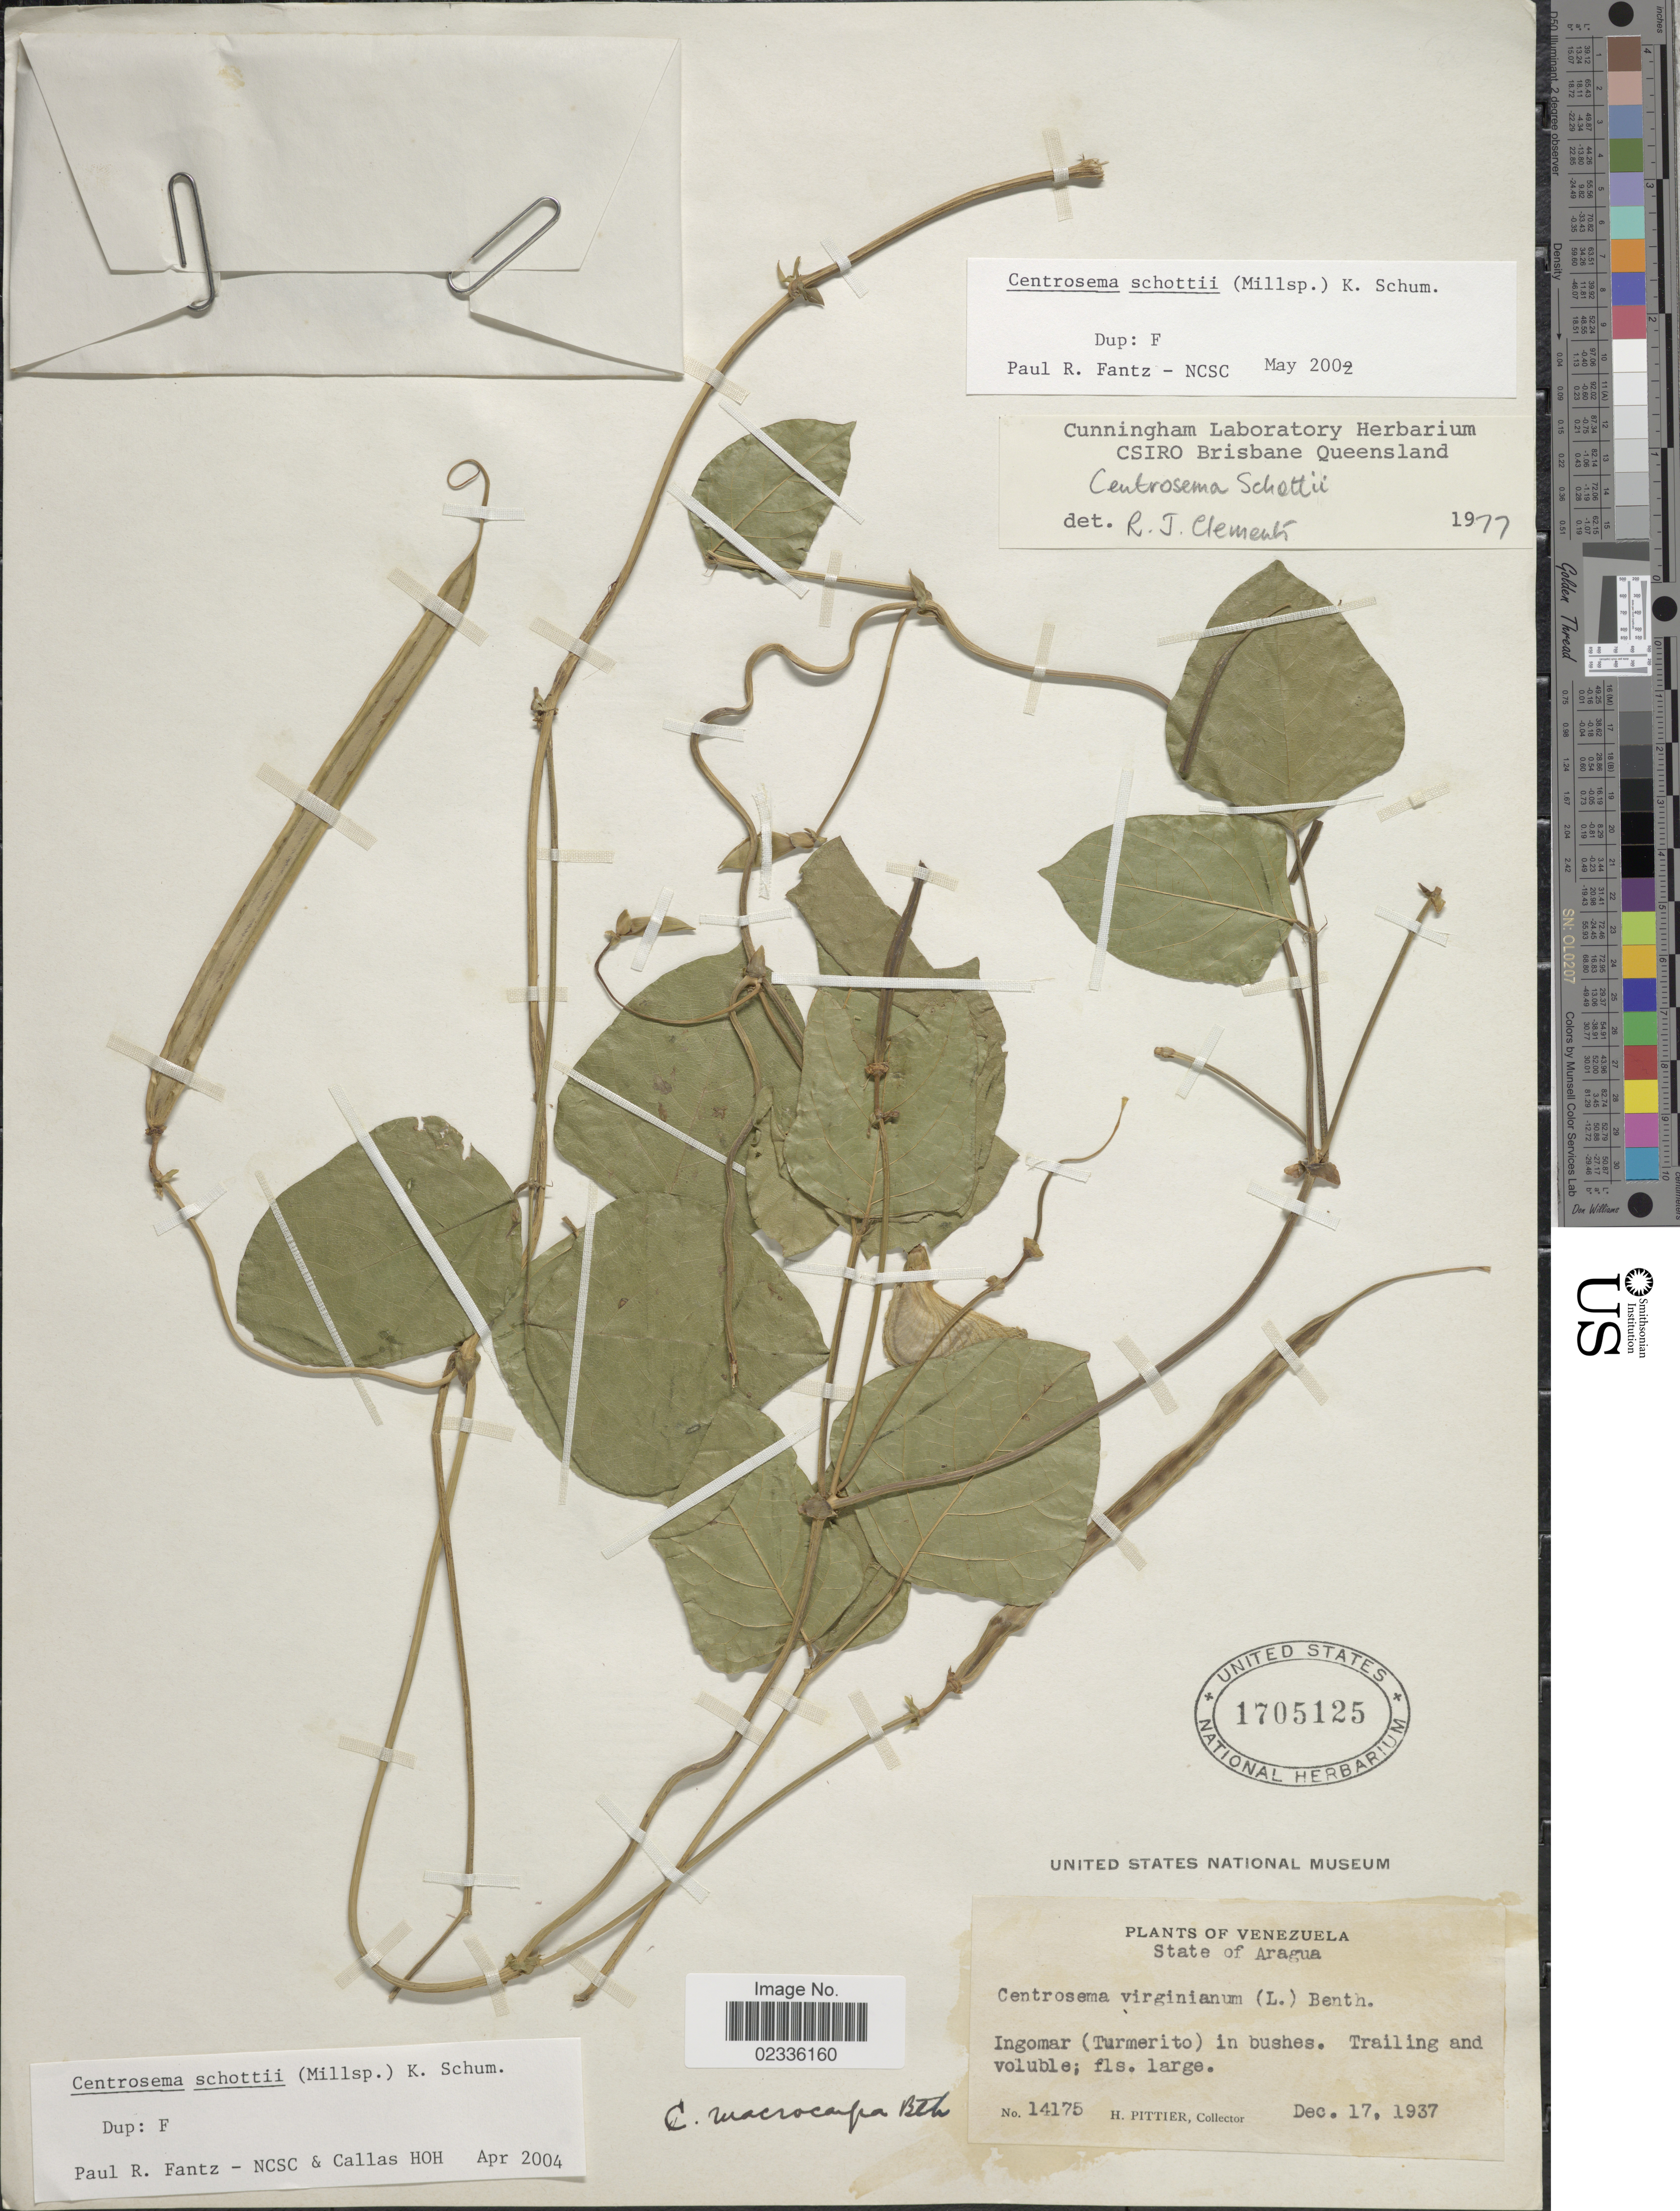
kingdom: Plantae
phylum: Tracheophyta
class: Magnoliopsida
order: Fabales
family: Fabaceae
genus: Centrosema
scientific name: Centrosema schottii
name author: (Millsp.) K. Schum.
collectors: H. F. Pittier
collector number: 14175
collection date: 1937-12-17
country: Venezuela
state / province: Aragua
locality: State of Aragua. Ingomar ( Turmerito) in bushes, Trailing and voluble.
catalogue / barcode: US 1705125